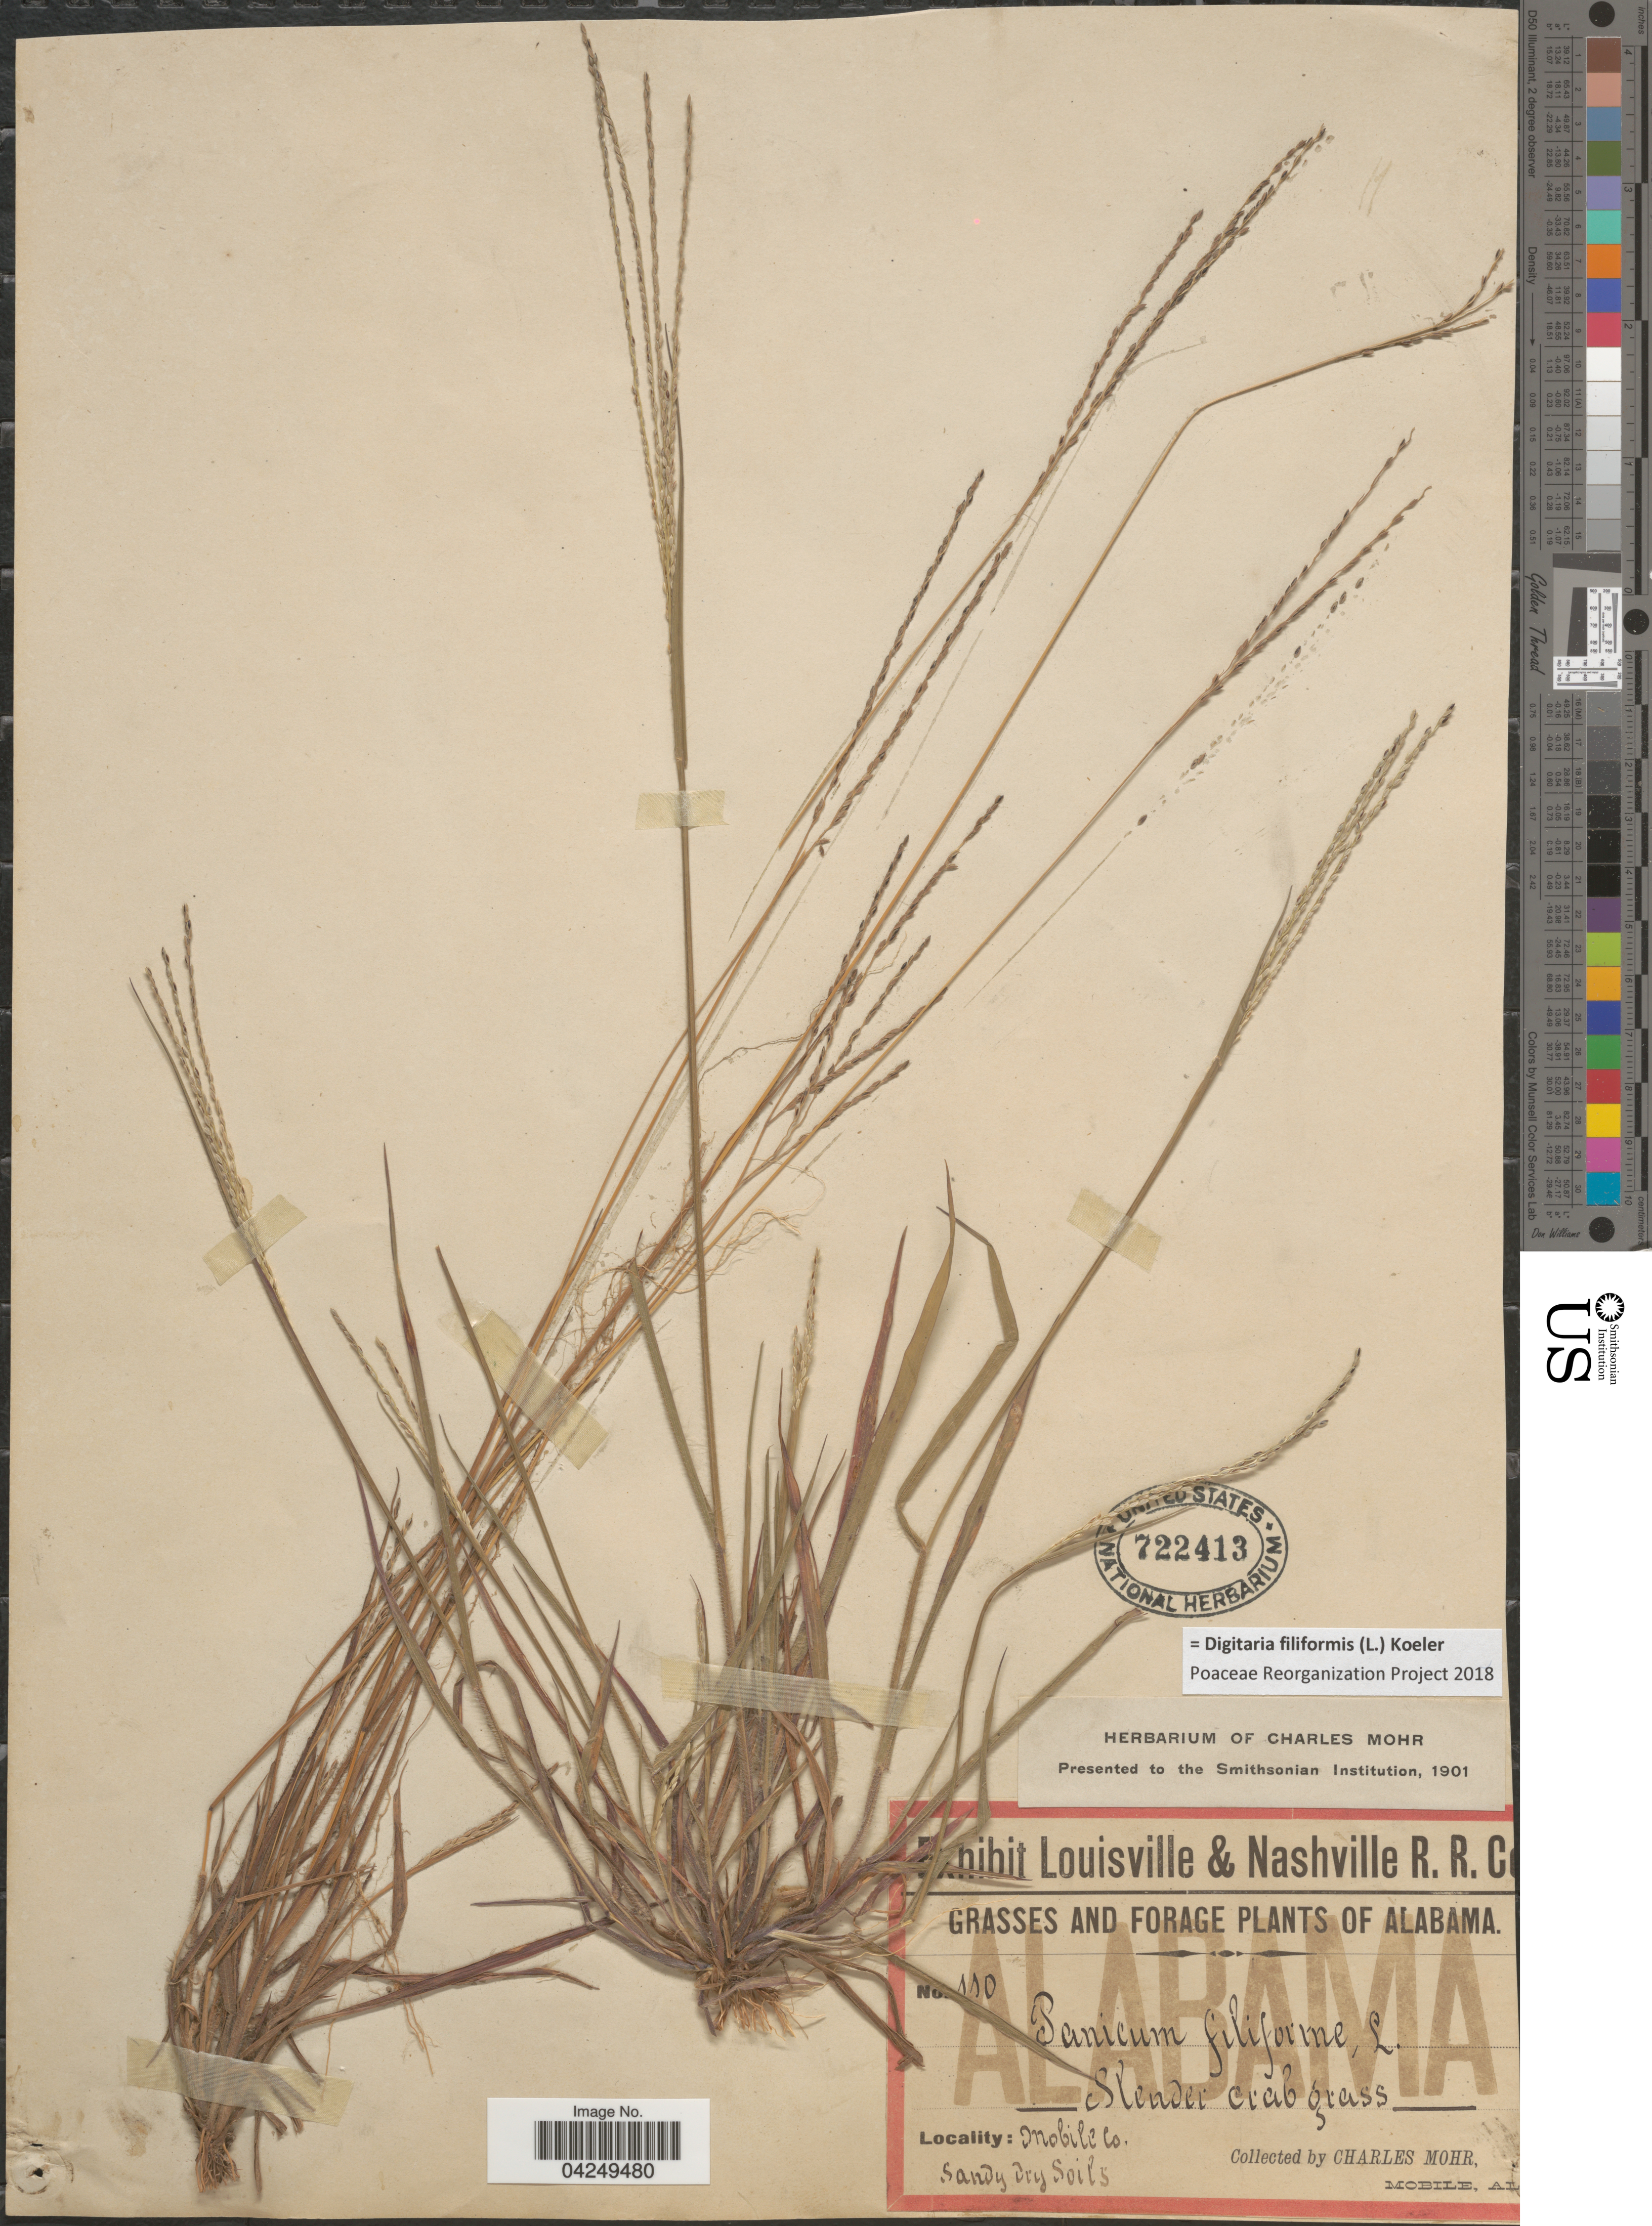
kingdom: Plantae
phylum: Tracheophyta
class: Liliopsida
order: Poales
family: Poaceae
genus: Digitaria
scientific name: Digitaria filiformis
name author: (L.) Koeler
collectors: Mohr, C. T. (herbarium)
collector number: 110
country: United States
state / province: Alabama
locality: Mobile Co. Sandy dry soils.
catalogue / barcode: US 722413